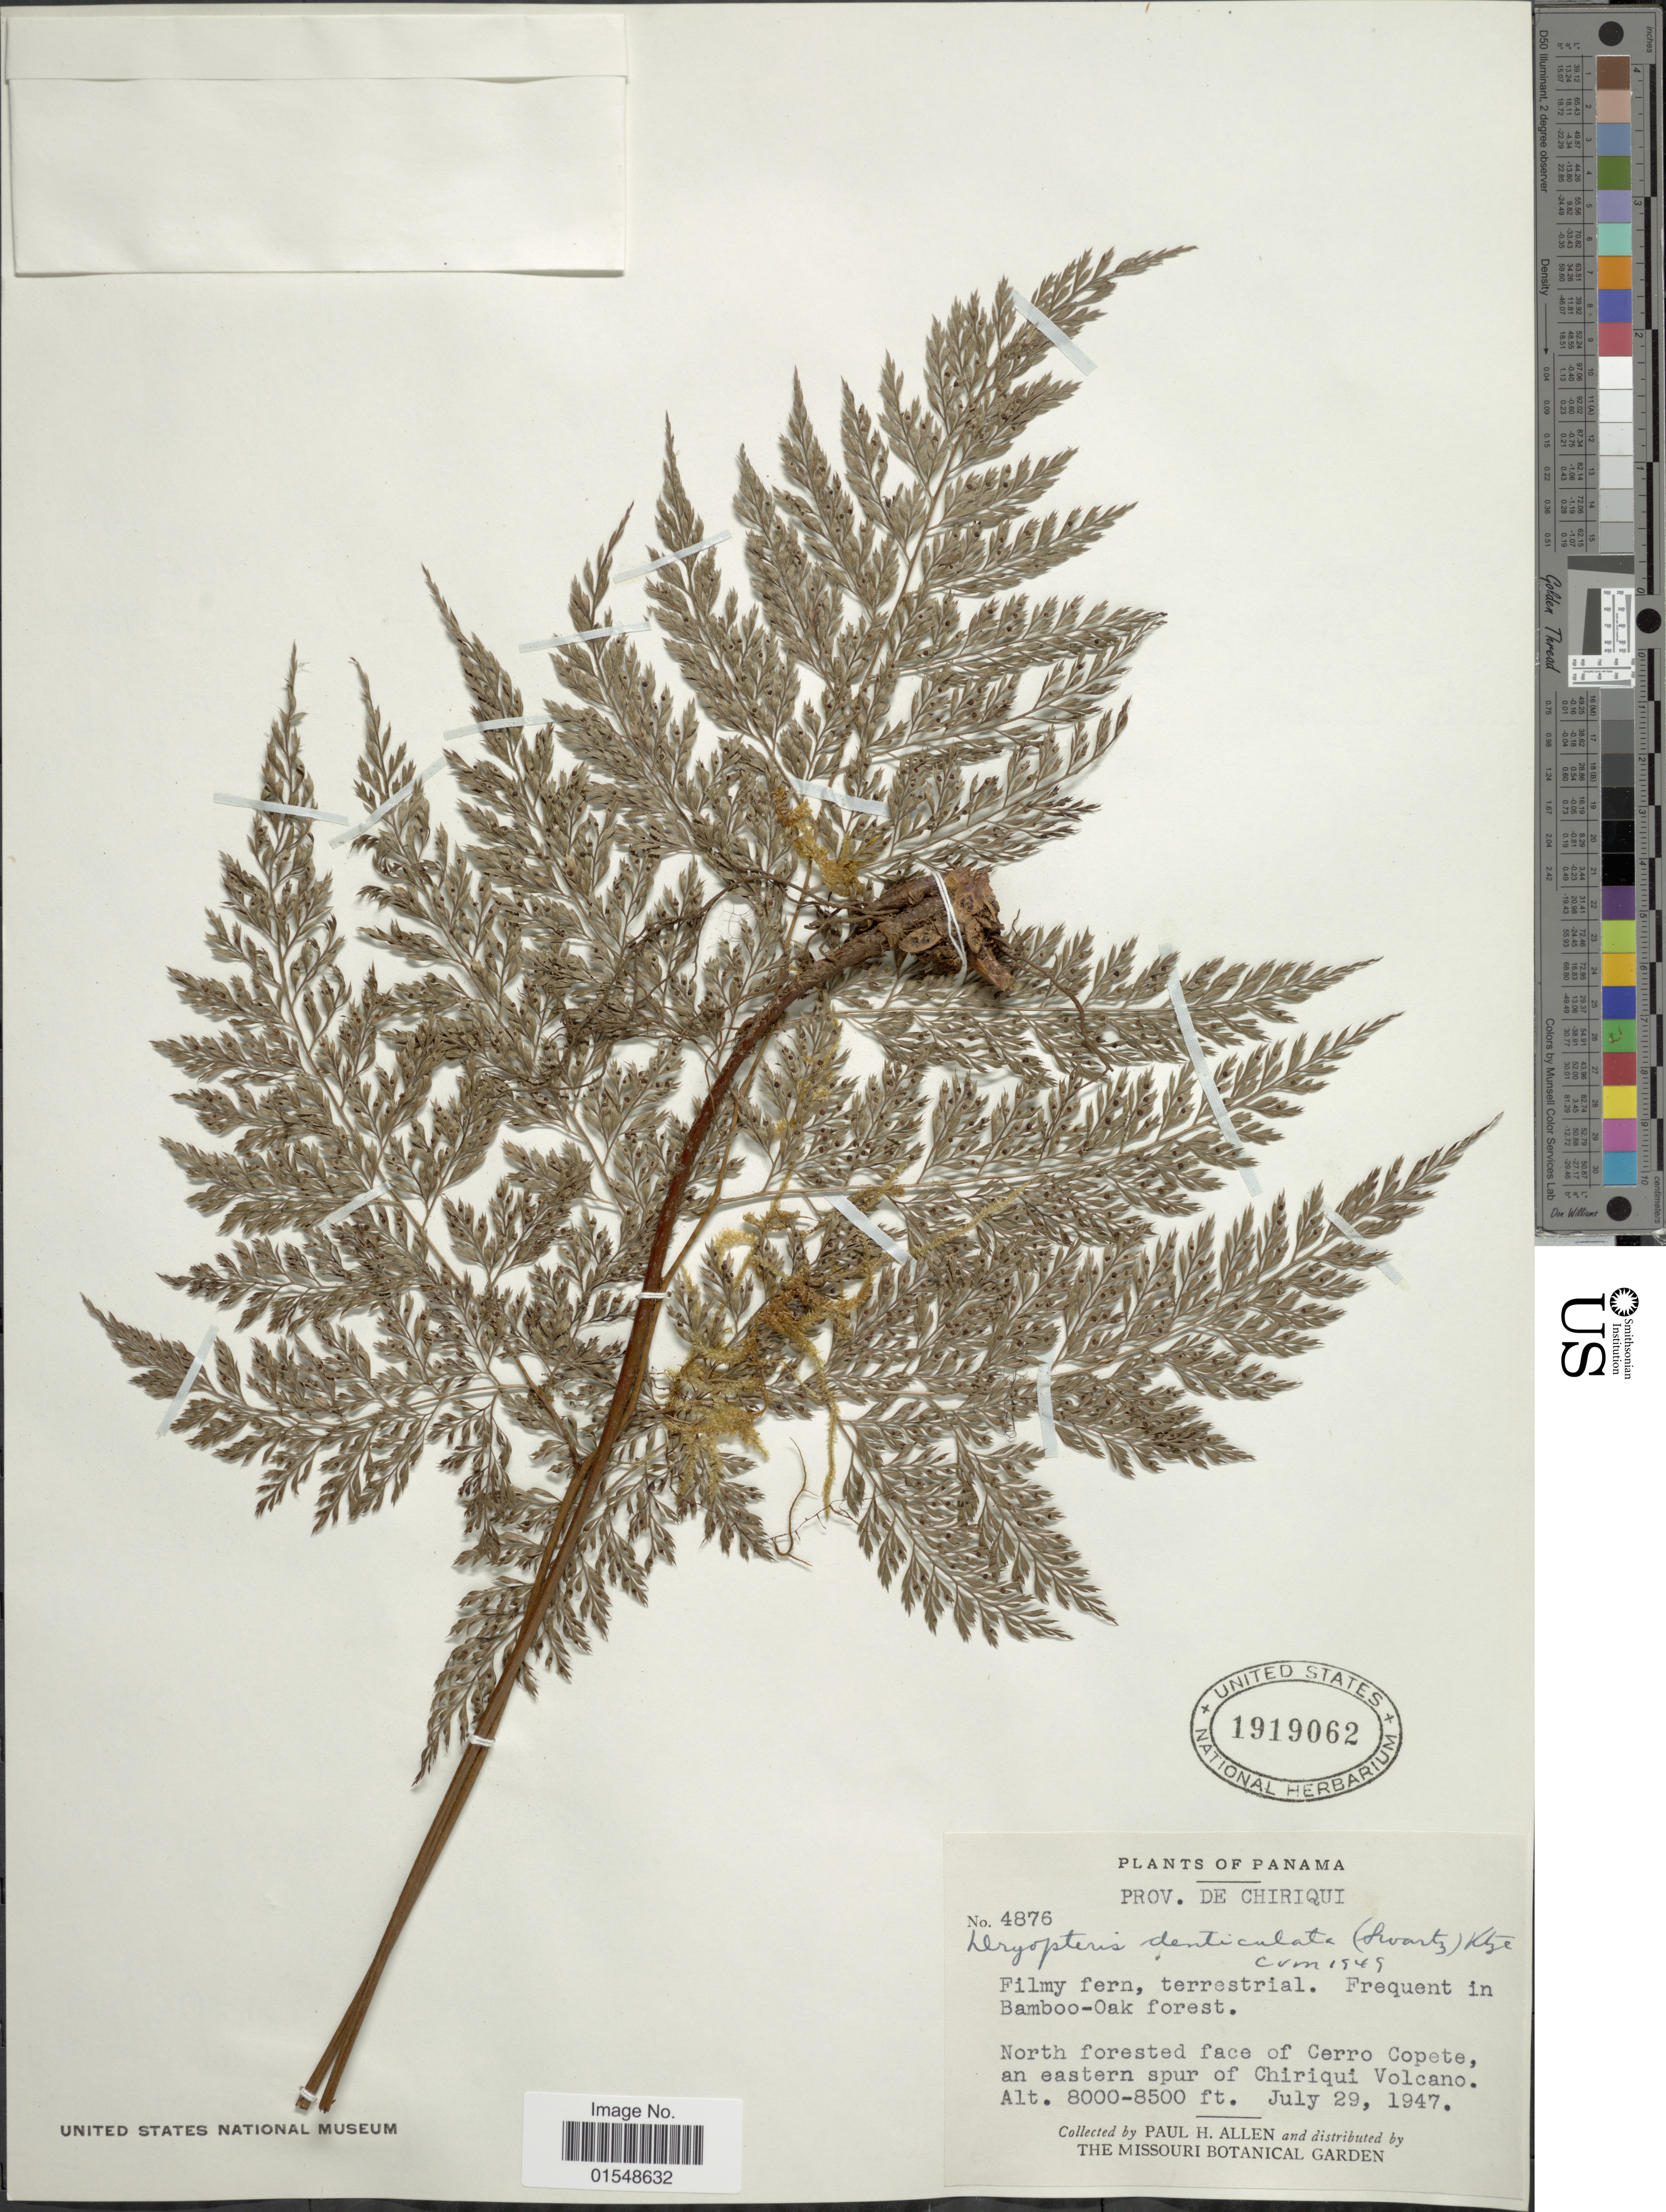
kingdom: Plantae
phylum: Tracheophyta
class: Polypodiopsida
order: Polypodiales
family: Dryopteridaceae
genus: Arachniodes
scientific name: Arachniodes denticulata var. barbensis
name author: (C. Chr.) Lellinger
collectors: P. H. Allen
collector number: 4876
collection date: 1947-07-29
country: Panama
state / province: Chiriqui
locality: North forested face of Cerro Copete, an eastern spur of Chiriquí Volcano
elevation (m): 2438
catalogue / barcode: US 1919062